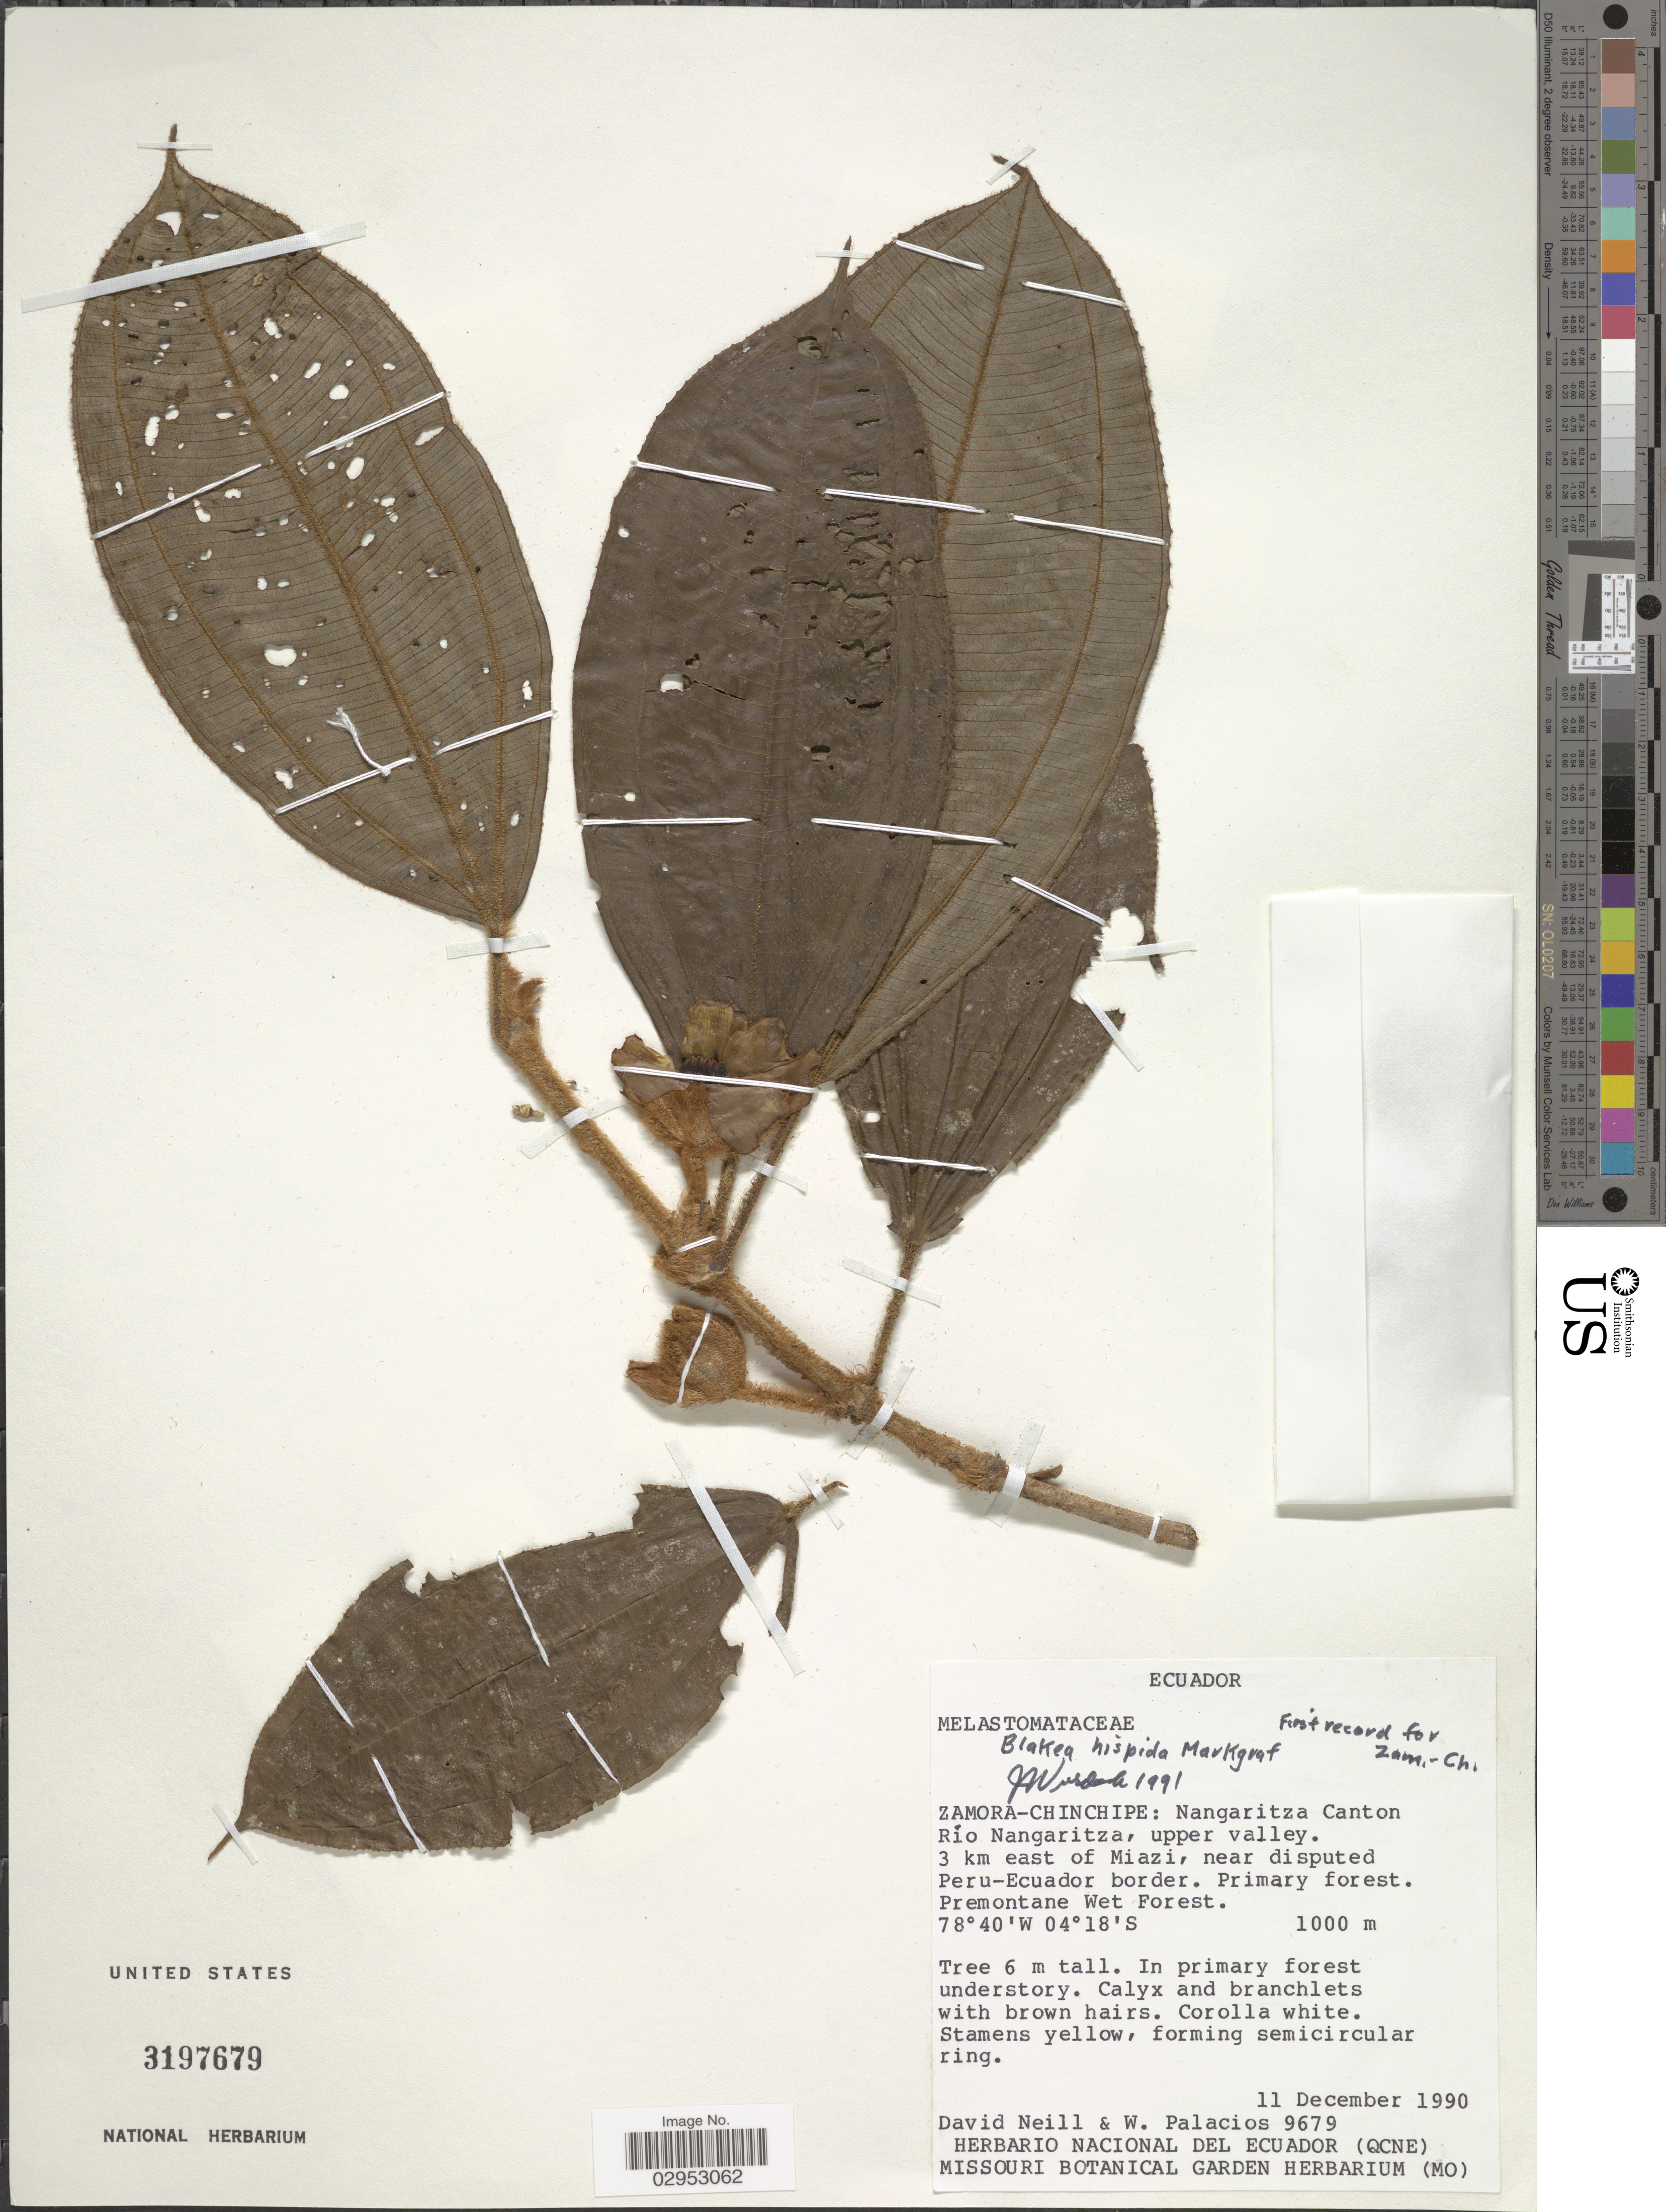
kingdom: Plantae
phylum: Tracheophyta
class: Magnoliopsida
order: Myrtales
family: Melastomataceae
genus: Blakea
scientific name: Blakea hispida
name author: Markgr.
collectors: D. Neill & W. Palacios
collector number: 9679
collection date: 1990-12-11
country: Ecuador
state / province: Zamora-Chinchipe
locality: Nangaritza Canton Río Nangaritza, upper valley. 3 km east of Miazi, near disputed Peru-Ecuador border. Primary forest. Premontane Wet Forest.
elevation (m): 1000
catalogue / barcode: US 3197679